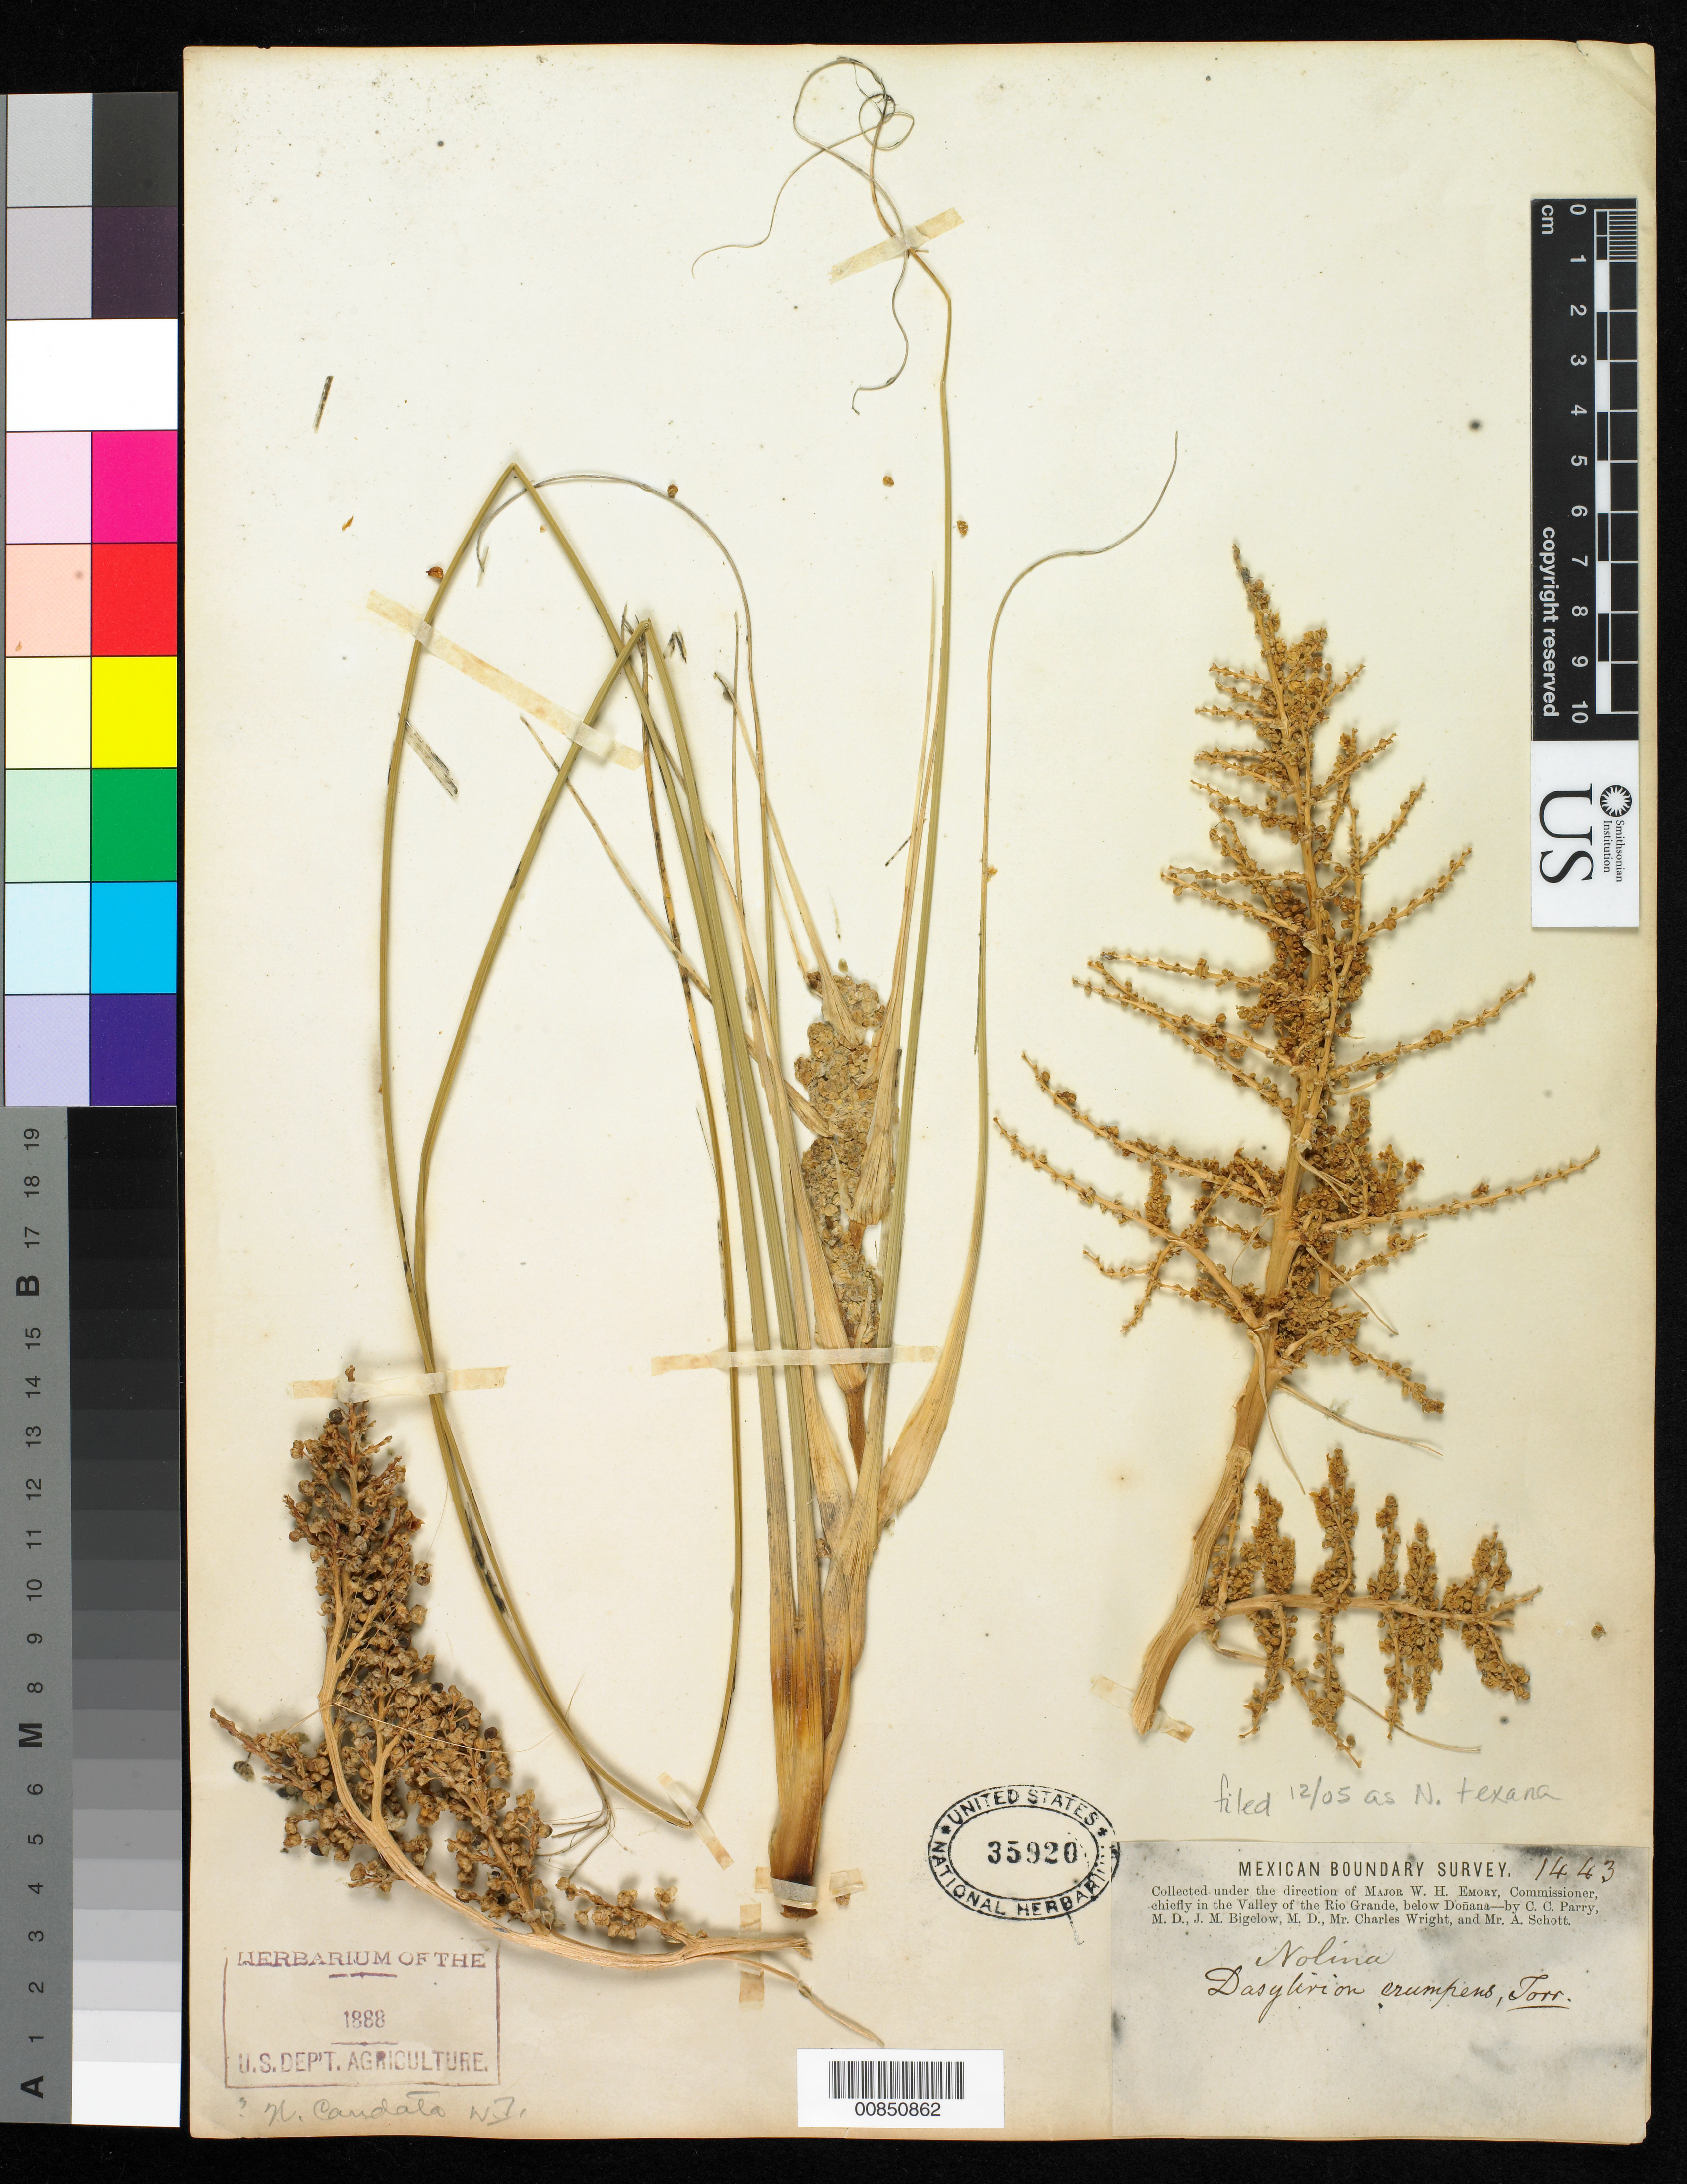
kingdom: Plantae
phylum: Tracheophyta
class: Liliopsida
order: Asparagales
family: Asparagaceae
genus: Nolina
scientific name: Nolina texana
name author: S. Watson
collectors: C. C. Parry, J. M. Bigelow, C. Wright & A. C. V. Schott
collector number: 1443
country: United States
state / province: New Mexico / Texas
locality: Valley of the Rio Grande, below Doñana.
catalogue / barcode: US 35920